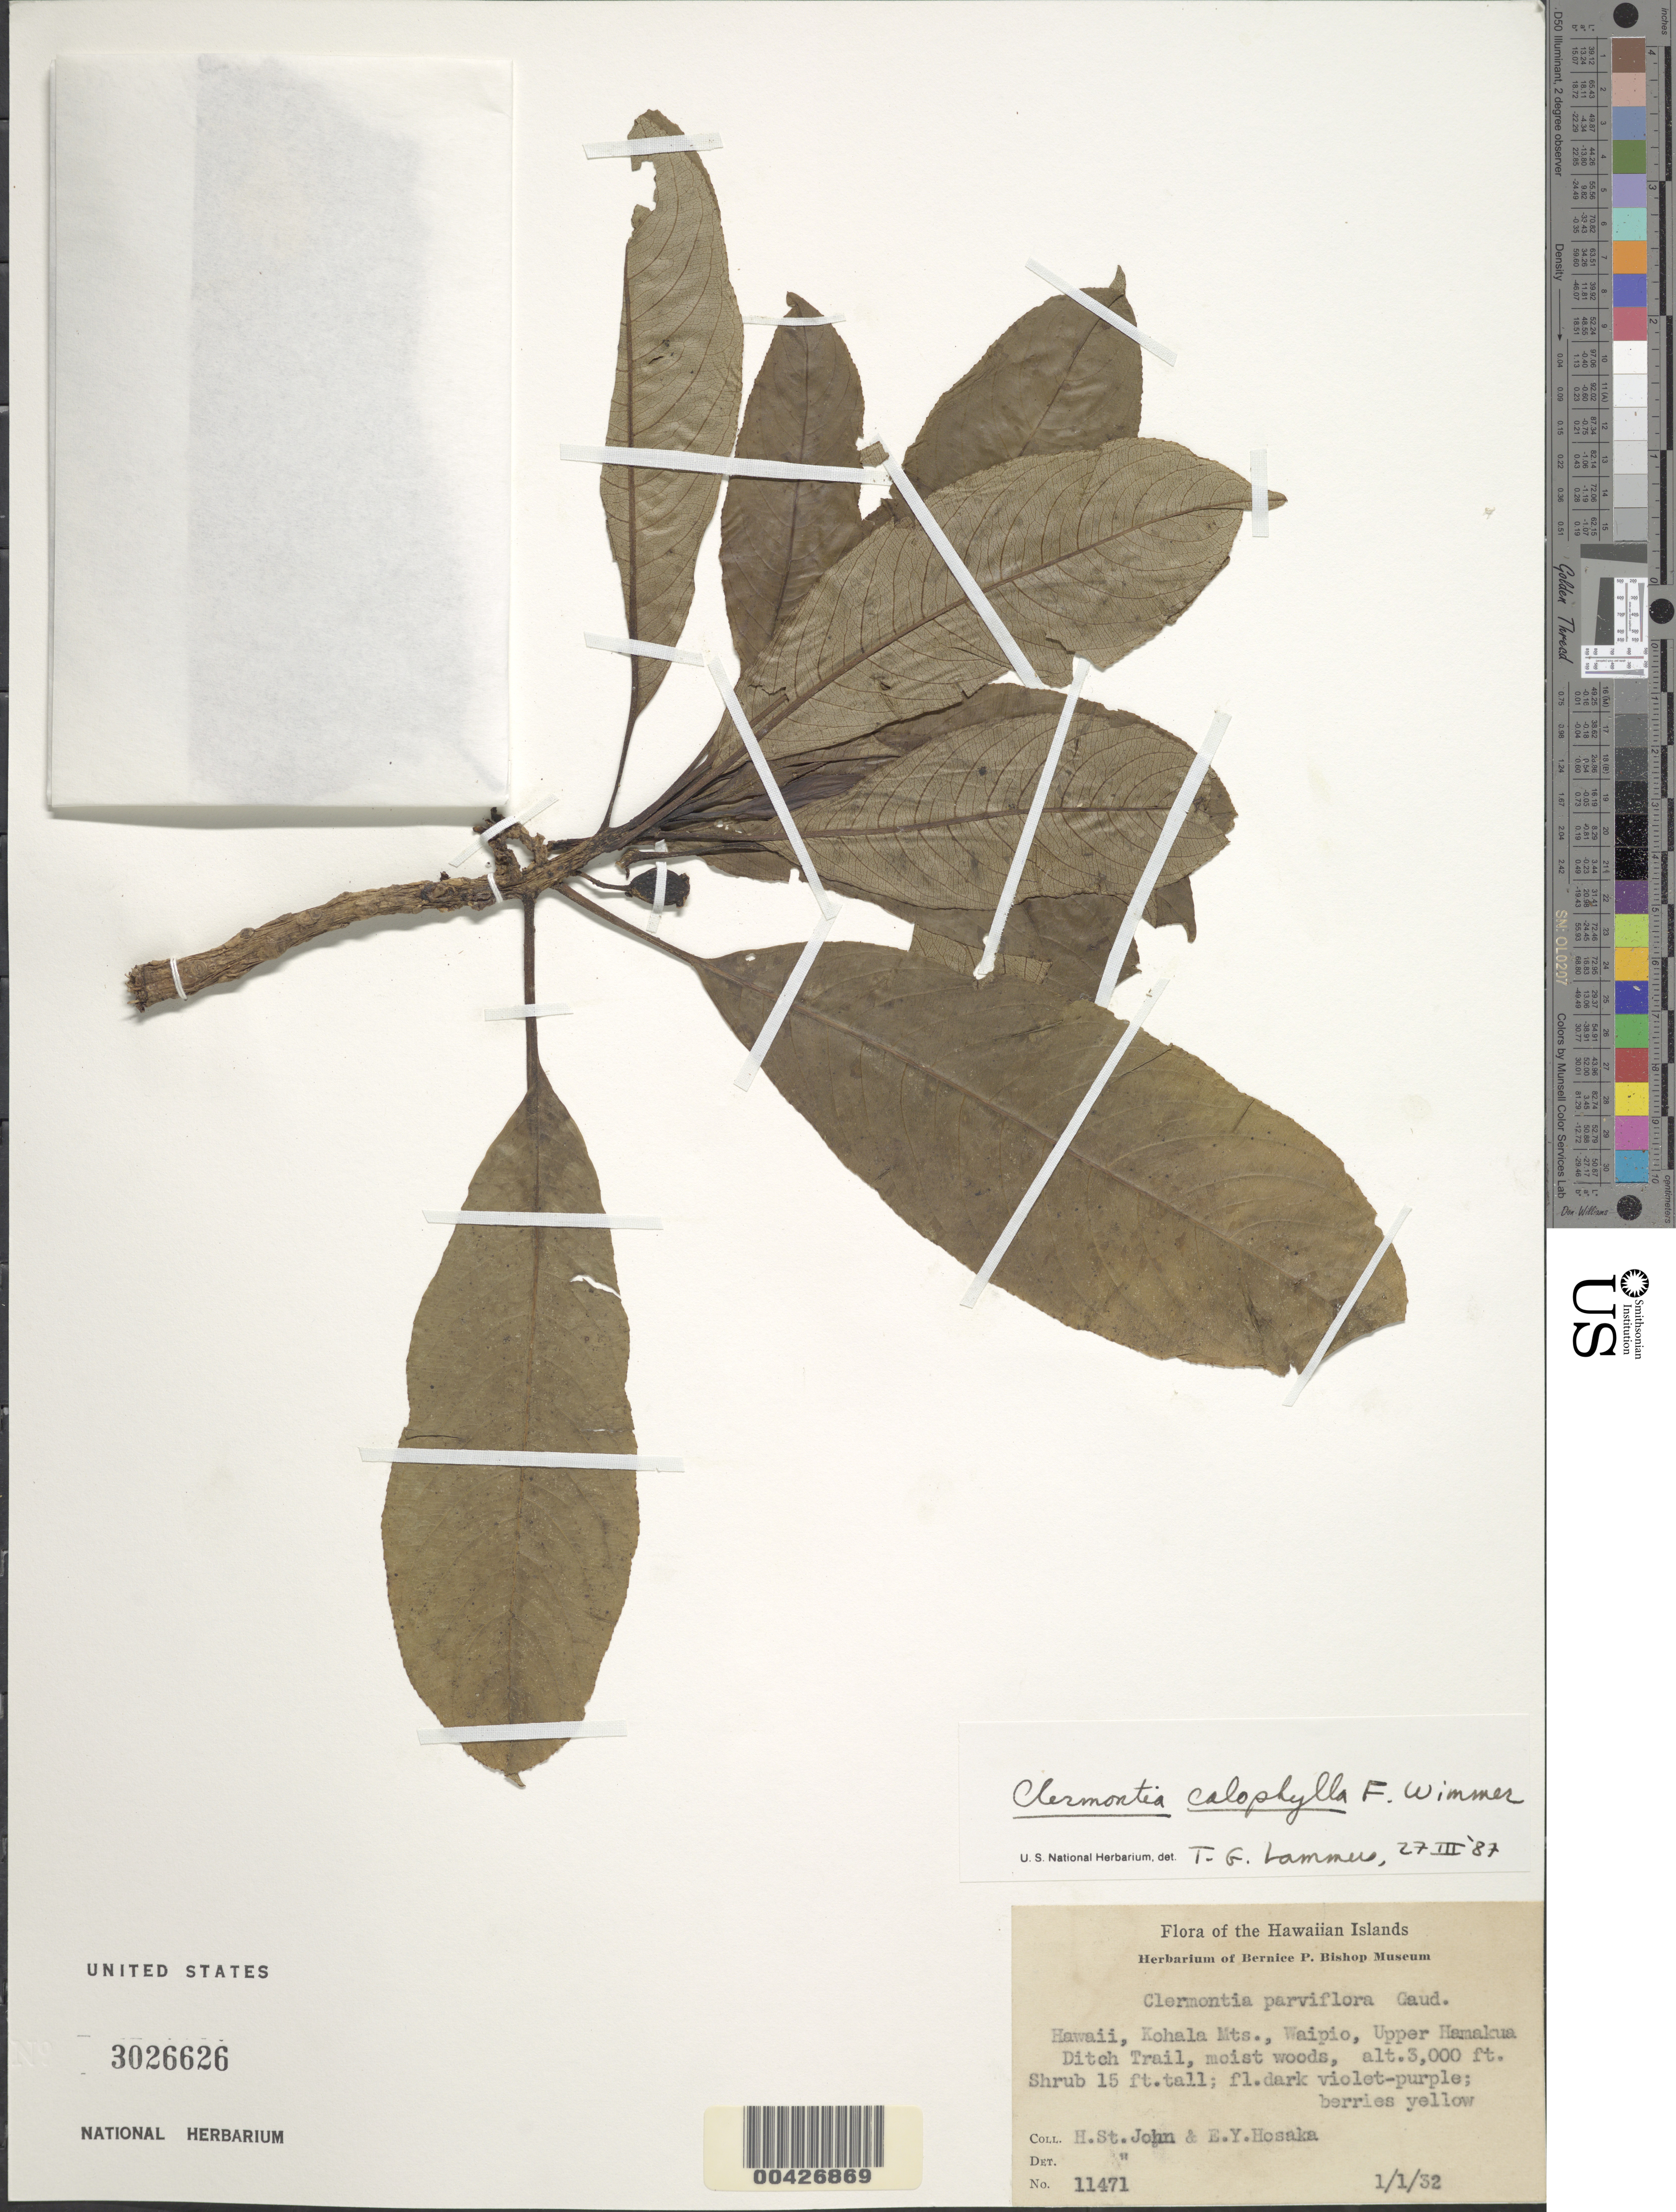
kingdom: Plantae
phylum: Tracheophyta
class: Magnoliopsida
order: Asterales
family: Campanulaceae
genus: Clermontia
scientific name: Clermontia calophylla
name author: E. Wimm.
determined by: Lammers, T. G.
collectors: H. St. John & E. Y. Hosaka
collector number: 11471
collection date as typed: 1 Jan 1932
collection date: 1932-01-01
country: United States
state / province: Hawaii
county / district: Hawaii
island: Hawaii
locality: Kohala Mountains, Waipio, Upper Hamakua Ditch Trail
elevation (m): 914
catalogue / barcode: US 3026626